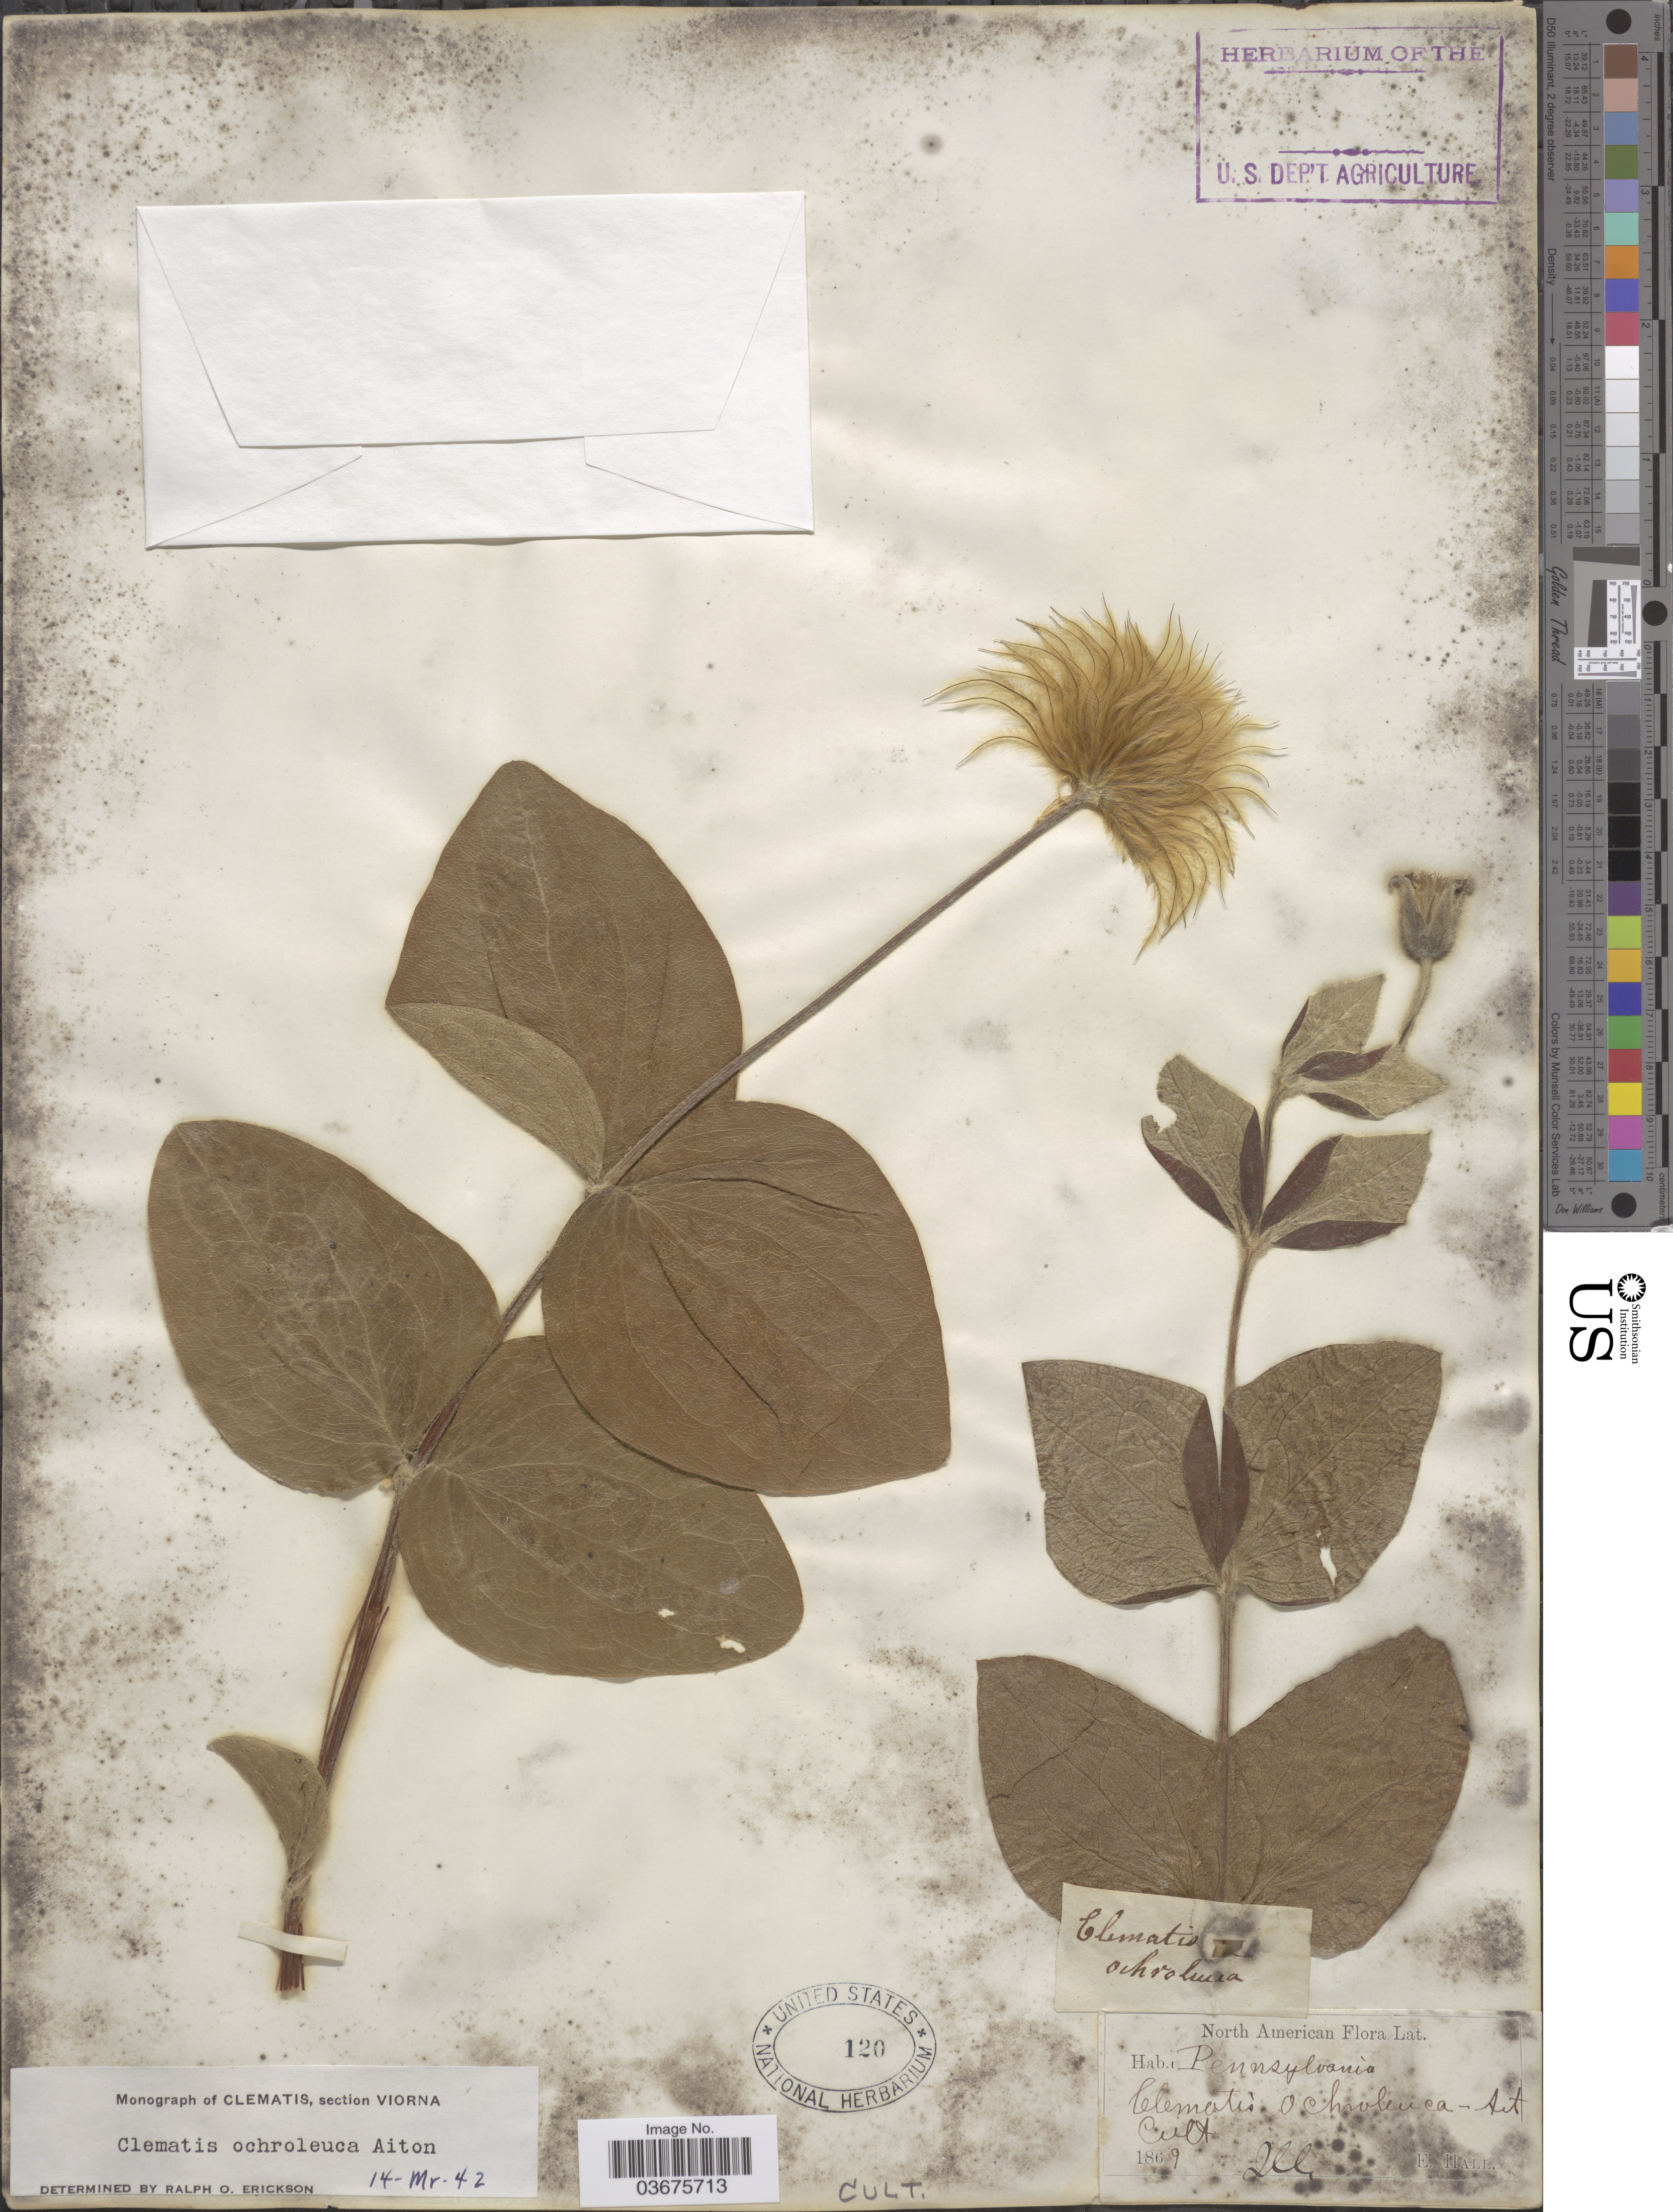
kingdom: Plantae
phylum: Tracheophyta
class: Magnoliopsida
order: Ranunculales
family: Ranunculaceae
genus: Clematis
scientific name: Clematis ochroleuca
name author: Aiton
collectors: E. Hall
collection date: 1869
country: United States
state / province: Pennsylvania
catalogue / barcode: US 120